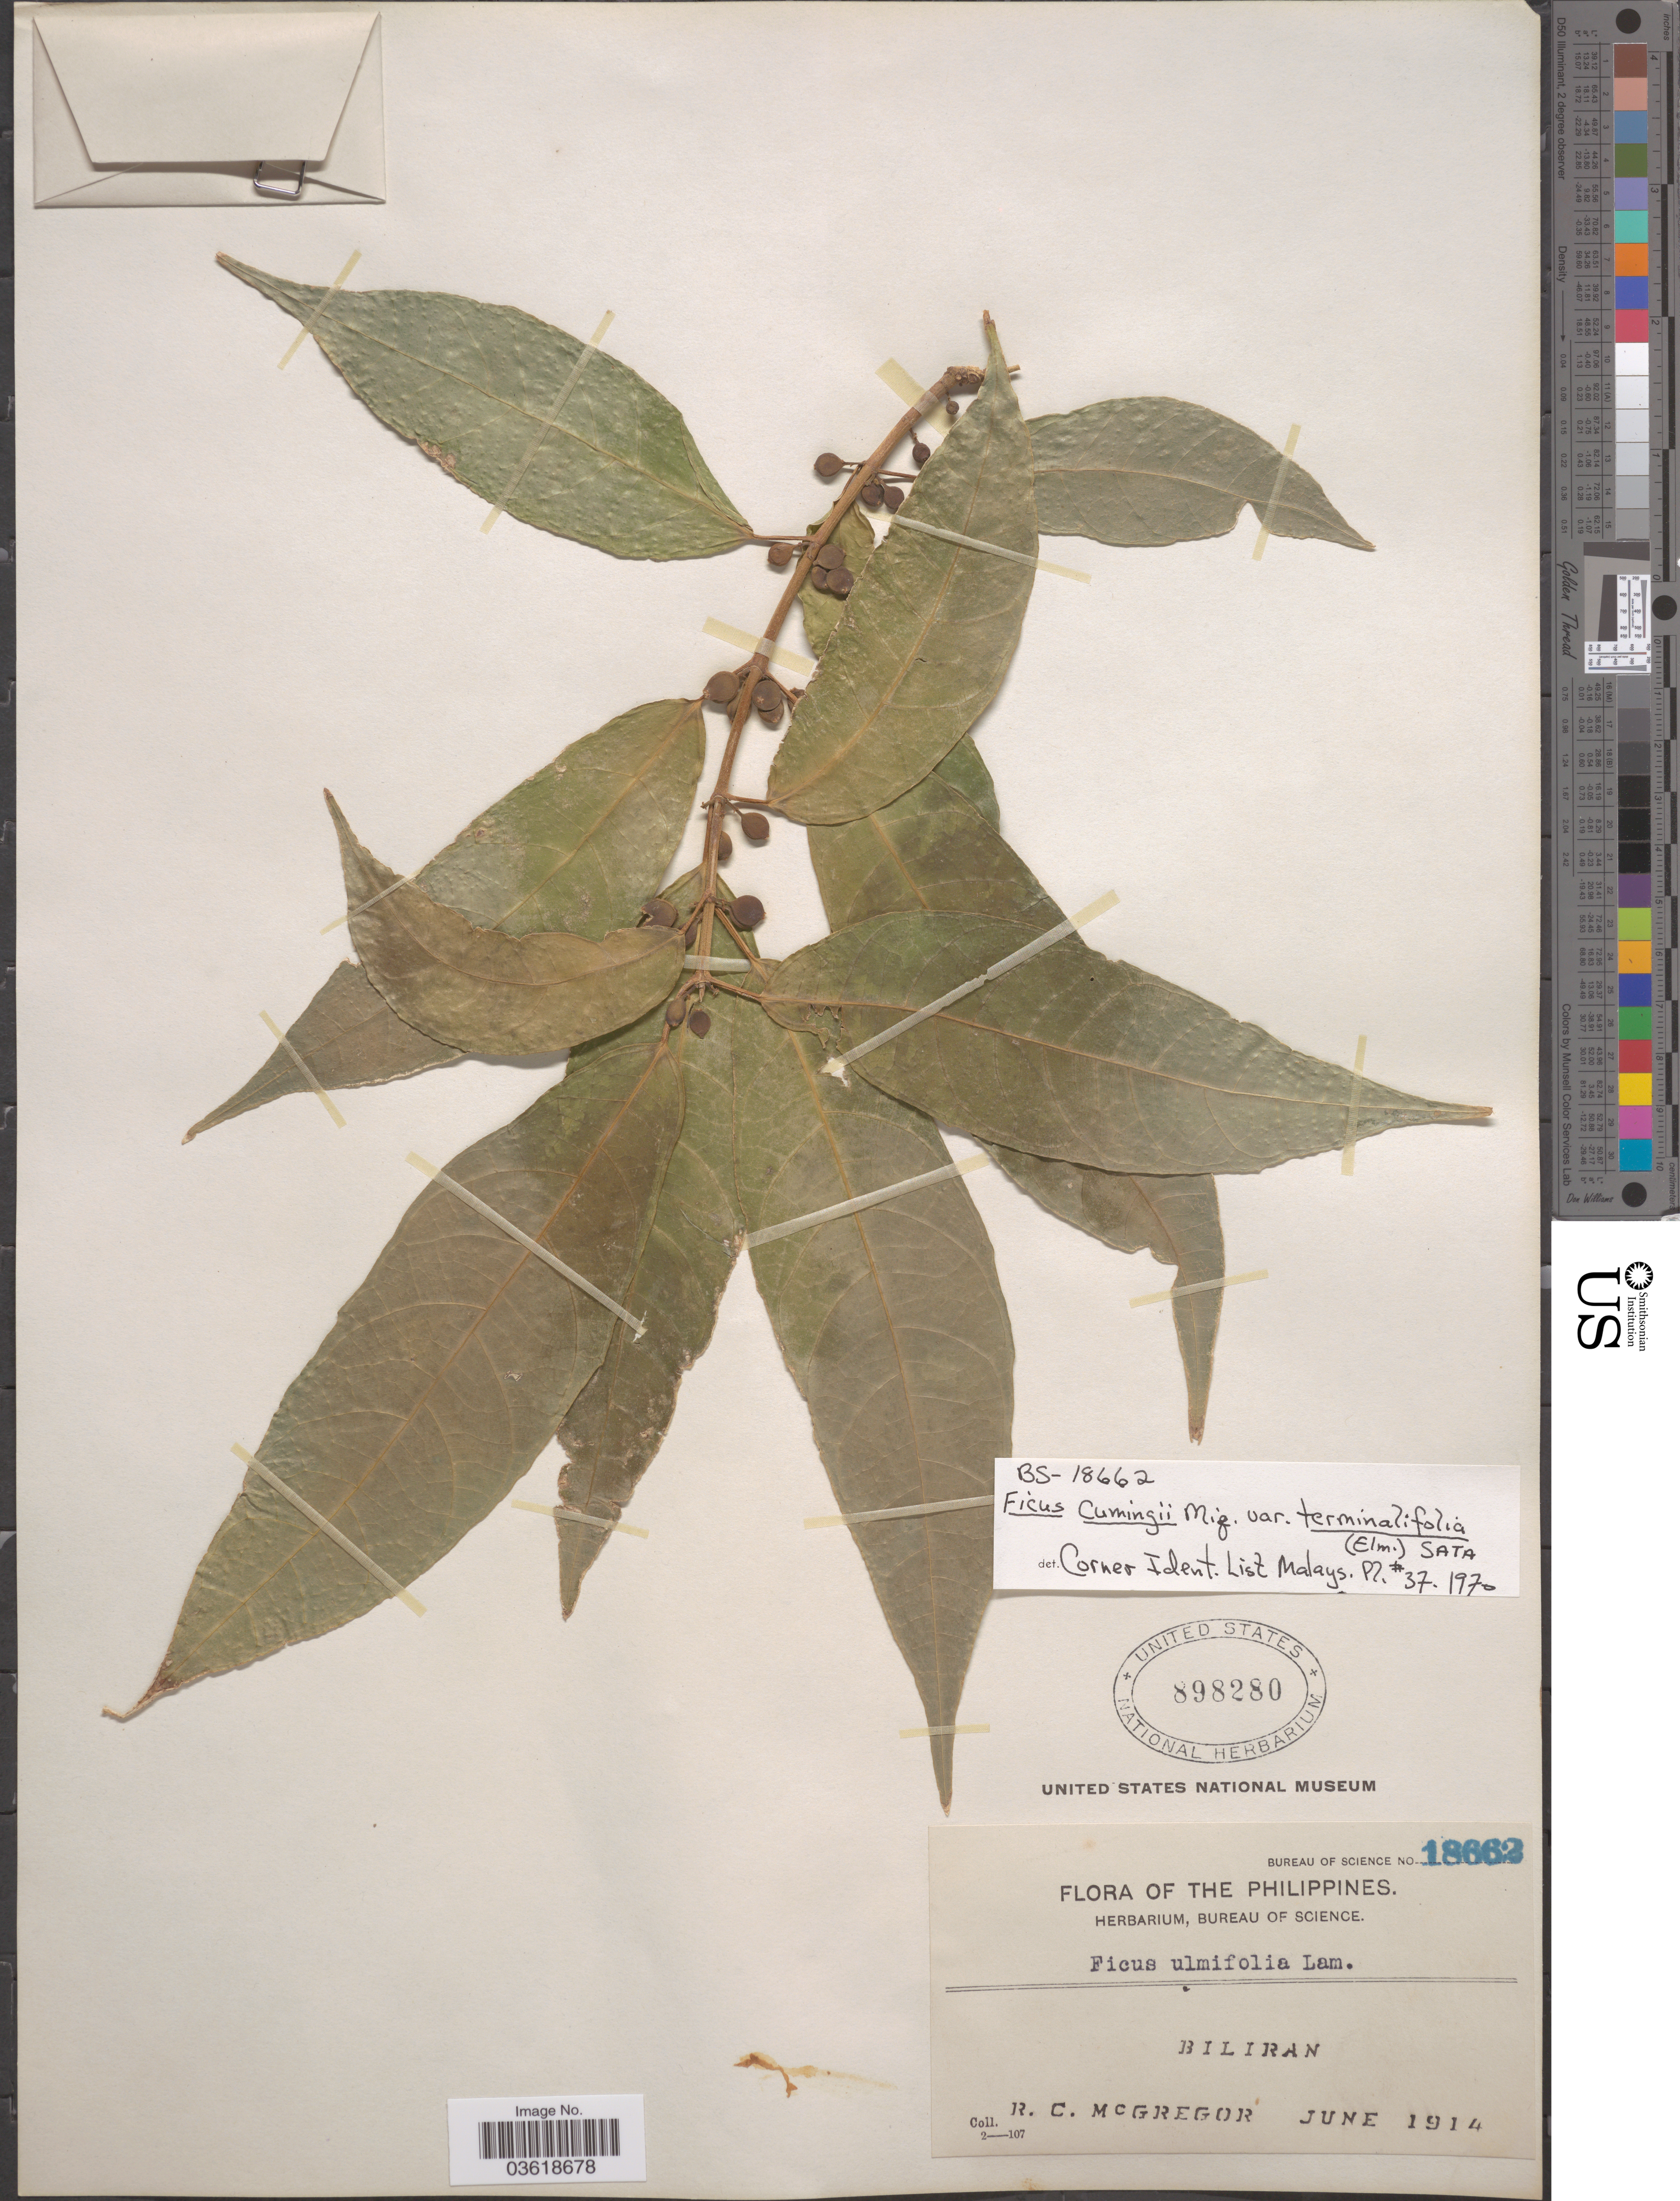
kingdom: Plantae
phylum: Tracheophyta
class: Magnoliopsida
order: Rosales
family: Moraceae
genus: Ficus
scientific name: Ficus cumingii var. terminalifolia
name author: (Elmer) Sata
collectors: R. C. McGregor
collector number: Bureau of Science 18662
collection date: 1914-06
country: Philippines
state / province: Eastern Visayas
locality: Biliran.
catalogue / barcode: US 898280